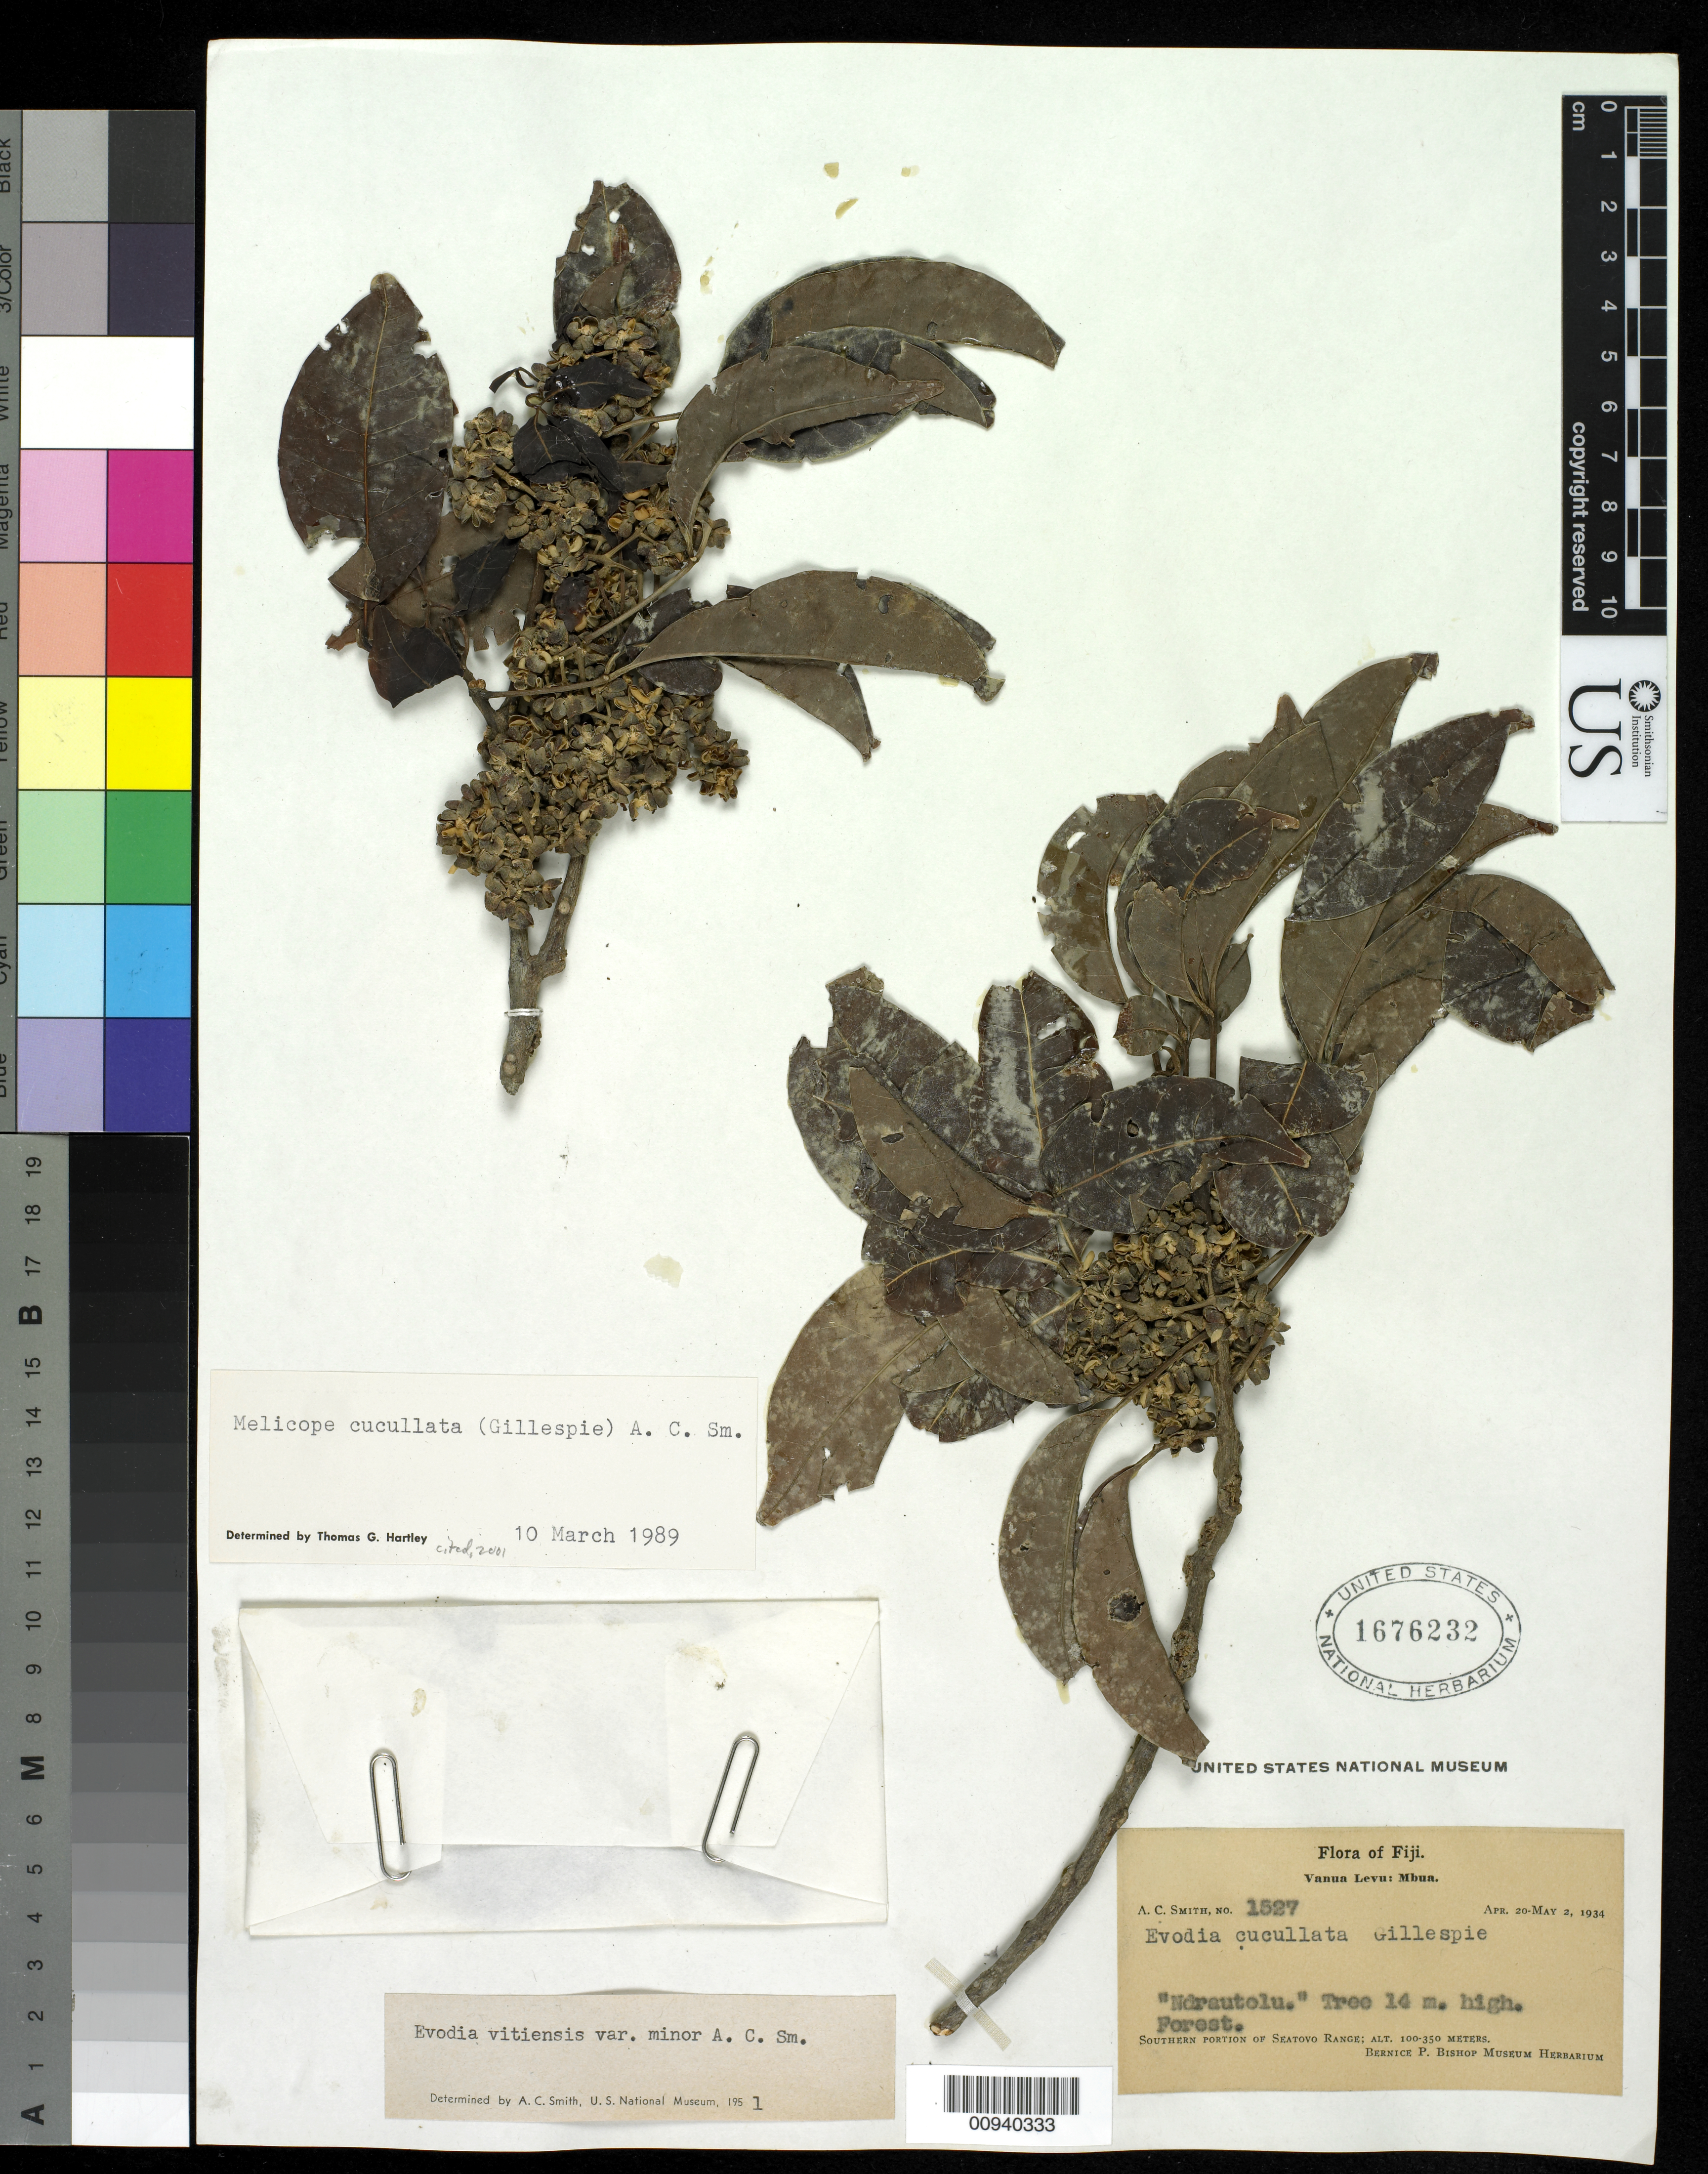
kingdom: Plantae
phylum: Tracheophyta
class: Magnoliopsida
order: Sapindales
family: Rutaceae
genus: Melicope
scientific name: Melicope cucullata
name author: (Gillespie) A.C. Sm.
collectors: C. A. Smith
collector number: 1527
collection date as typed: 20 Apr 1934 to 02 May 1934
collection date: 1934-04-20/1934-05-02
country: Fiji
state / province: Northern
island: Vanua Levu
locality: Mbua. Southern portion of Seatovo Range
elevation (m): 100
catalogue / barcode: US 1676232